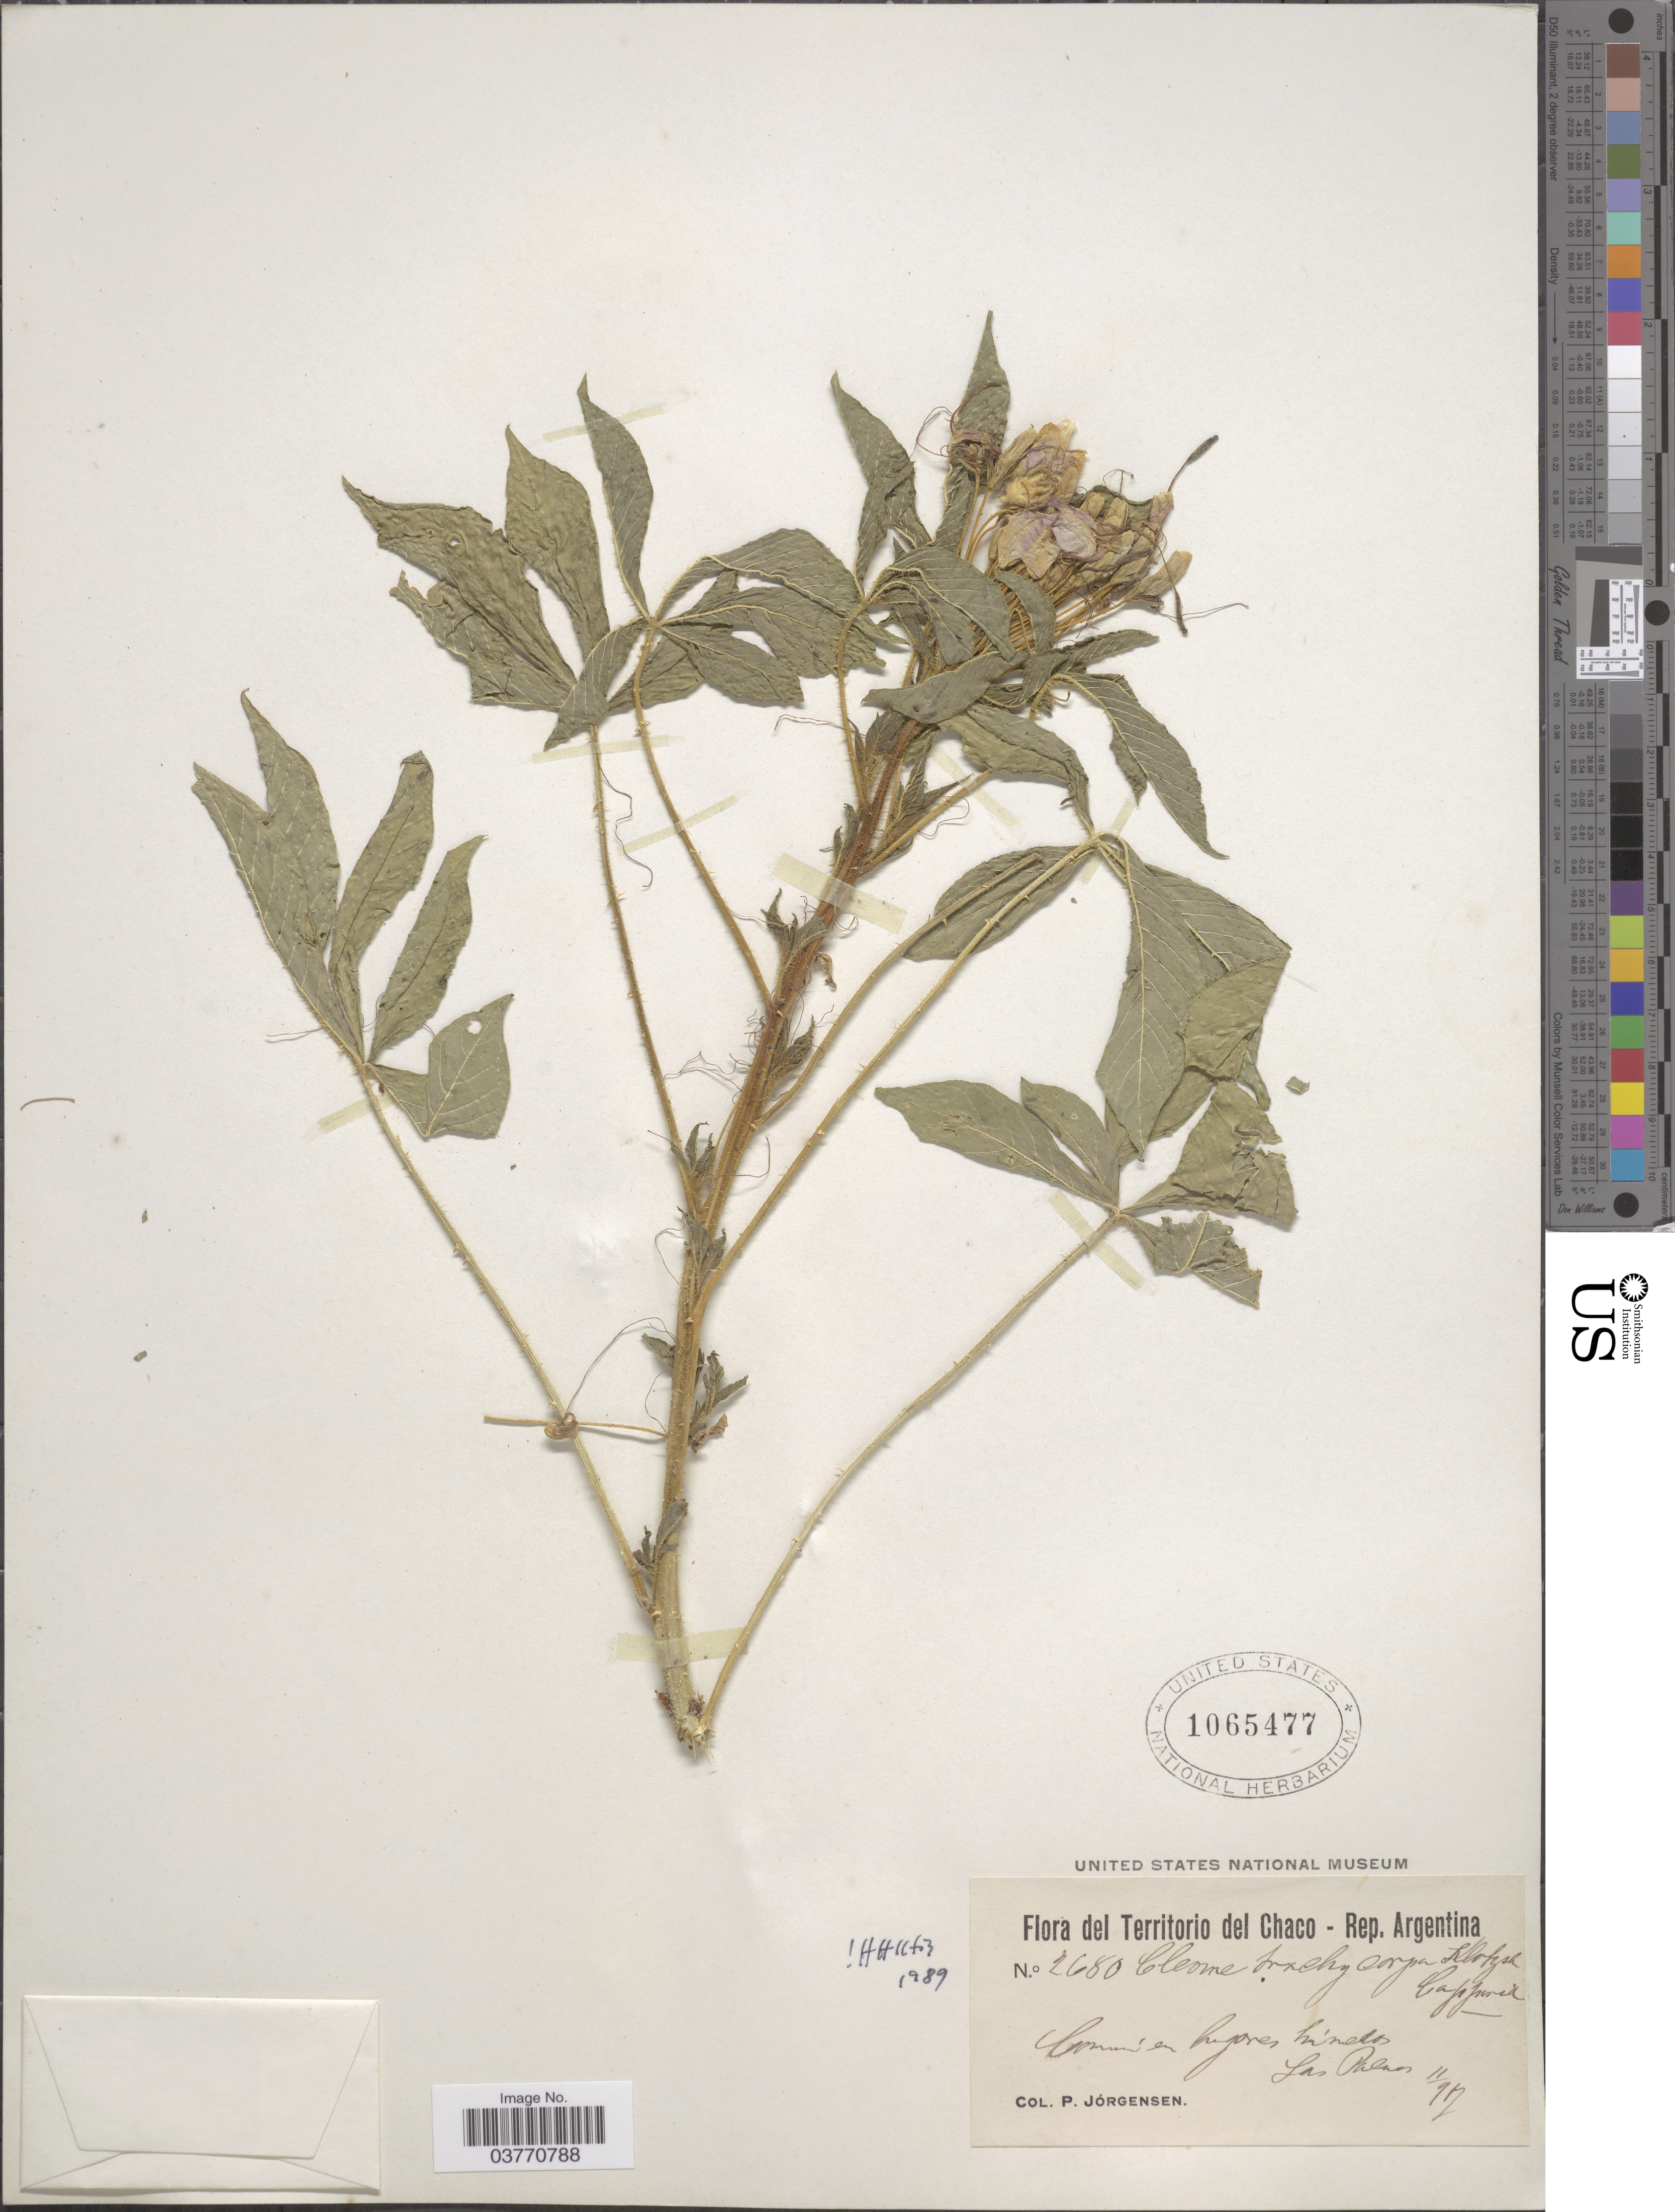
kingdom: Plantae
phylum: Tracheophyta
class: Magnoliopsida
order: Brassicales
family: Cleomaceae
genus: Tarenaya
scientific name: Tarenaya trachycarpa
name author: (Klotzsch ex Eichler) Soares Neto & Roalson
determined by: Strong, M. T., (US), Smithsonian Institution - National Museum of Natural History (UNITED STATES)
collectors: P. Jörgensen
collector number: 2680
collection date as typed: Transcribed d/m/y: /11/97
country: Argentina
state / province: Chaco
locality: Territorio del Chaco. Comun en lagunas húmedos Las Palmas.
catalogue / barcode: US 1065477